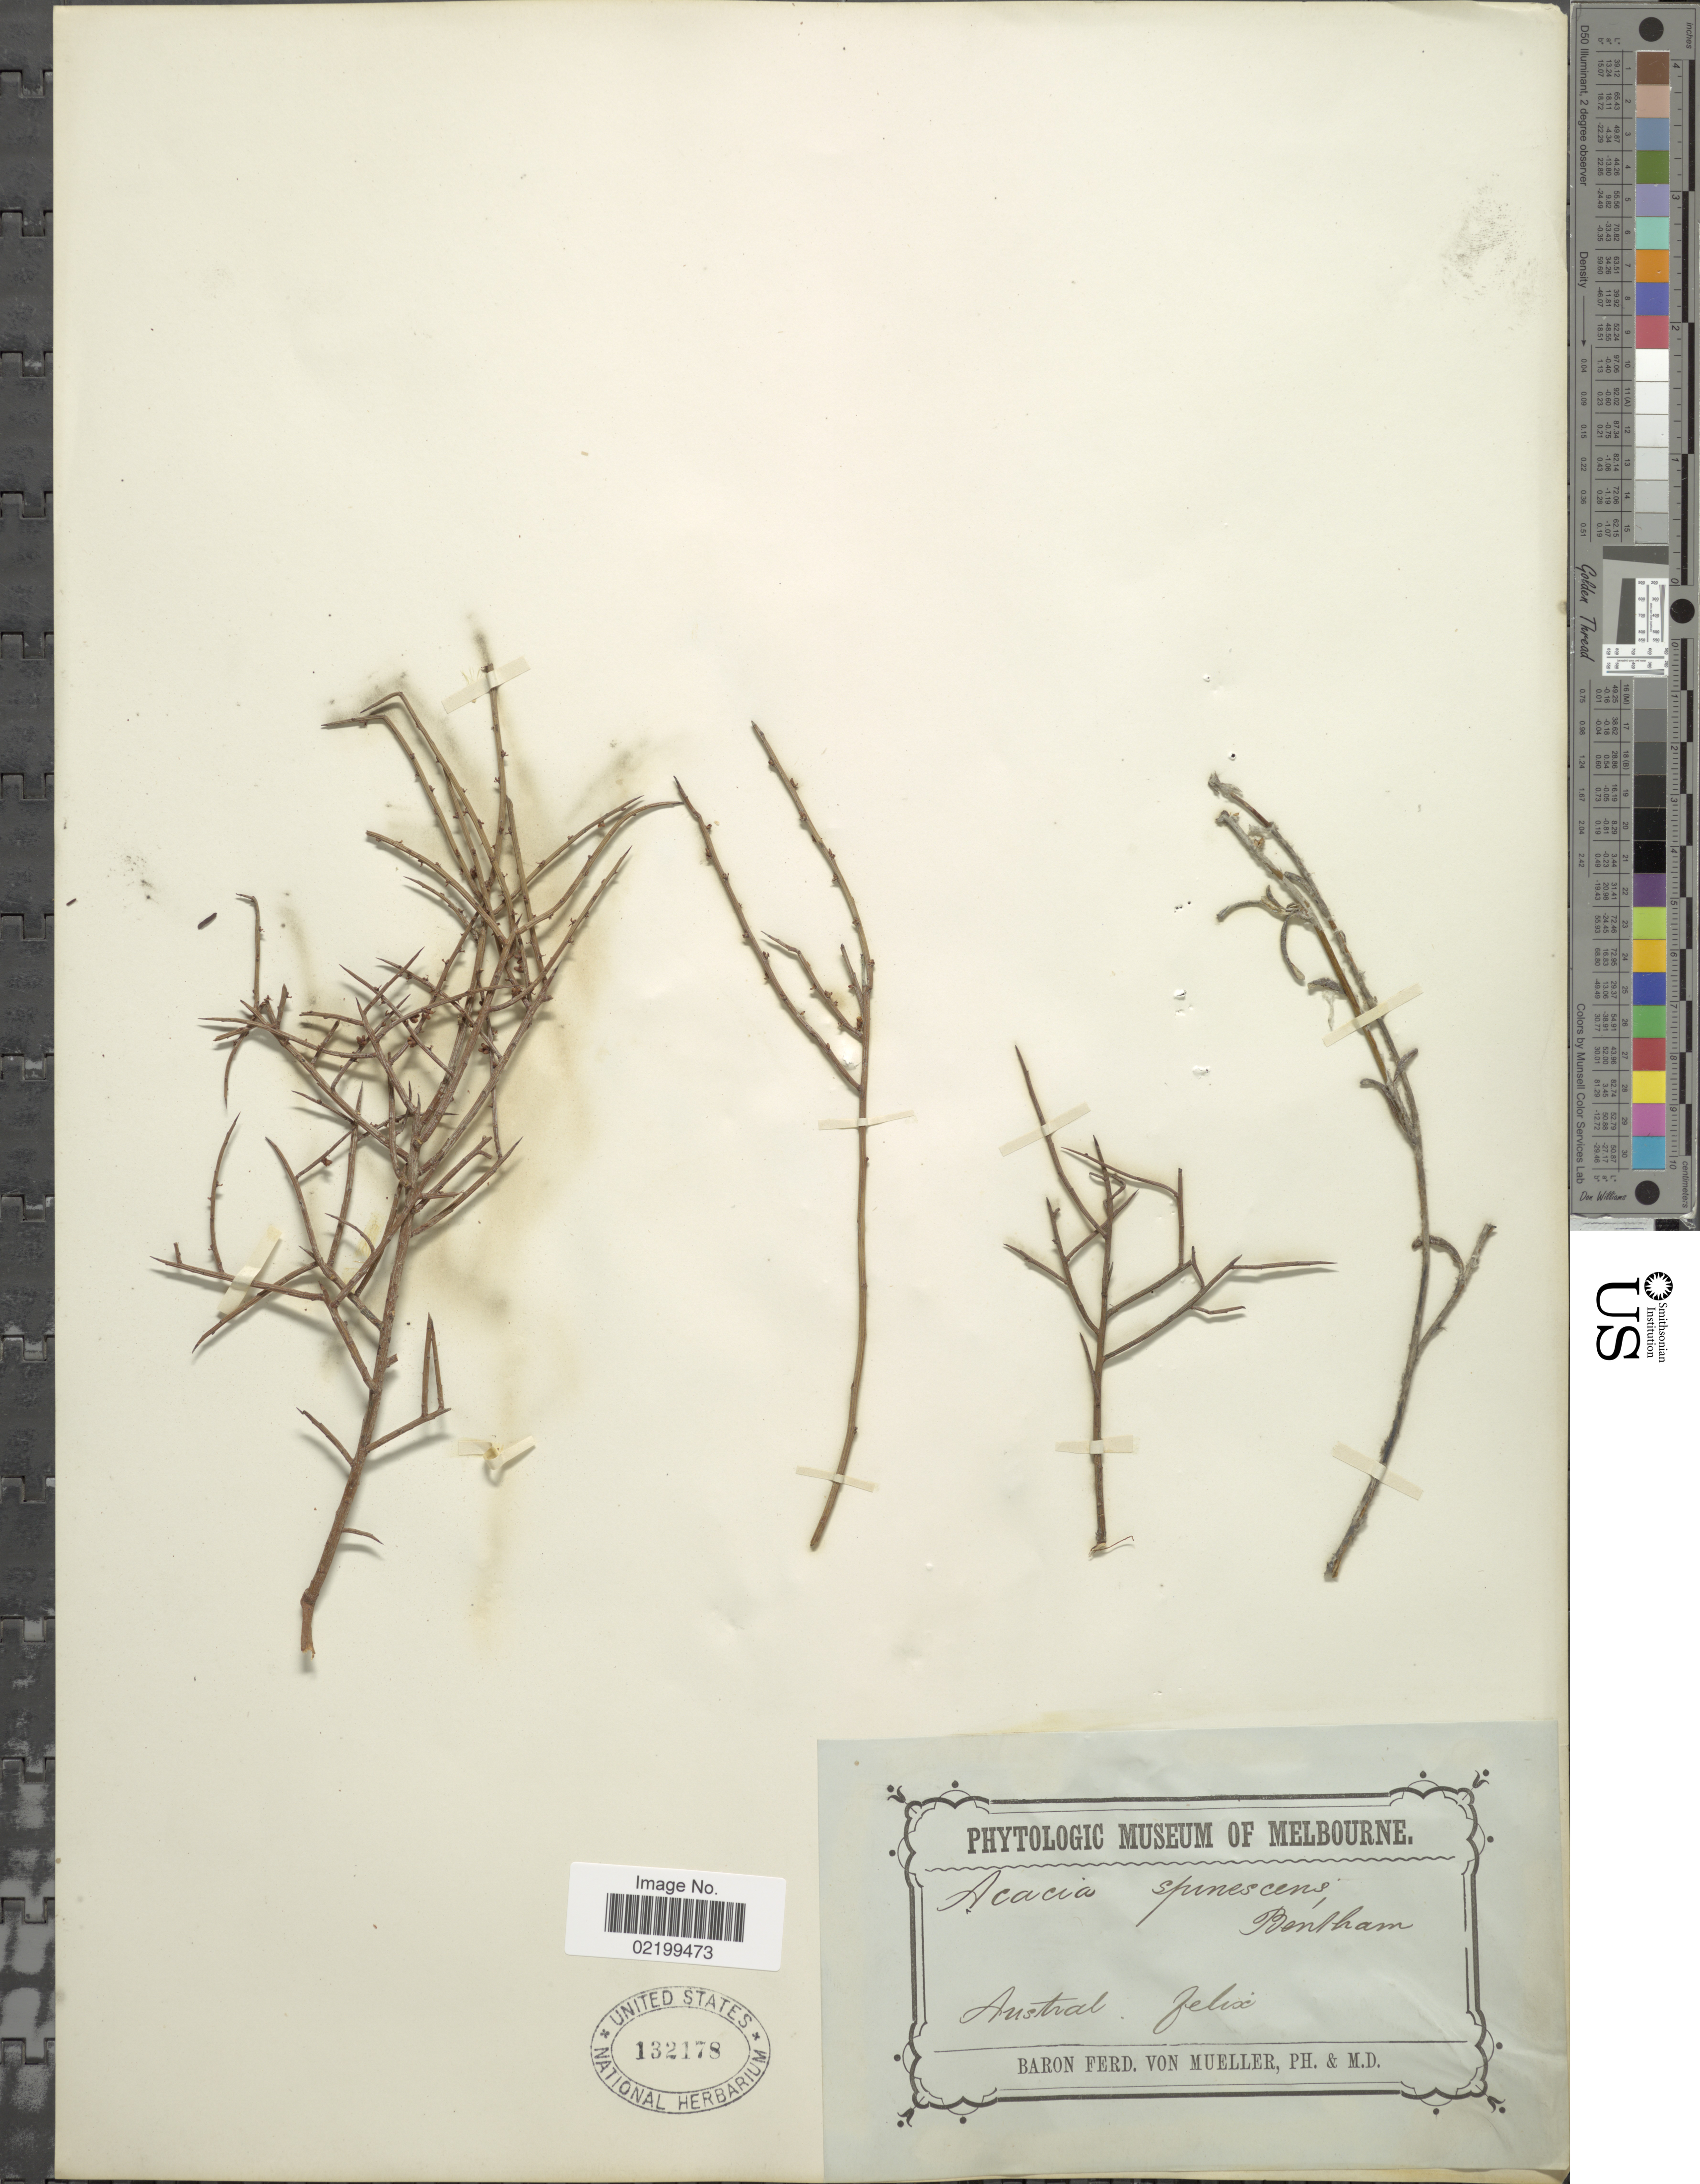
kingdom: Plantae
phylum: Tracheophyta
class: Magnoliopsida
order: Fabales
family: Fabaceae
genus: Acacia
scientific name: Acacia spinescens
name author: Benth.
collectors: -- Felix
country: Australia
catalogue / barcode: US 123178